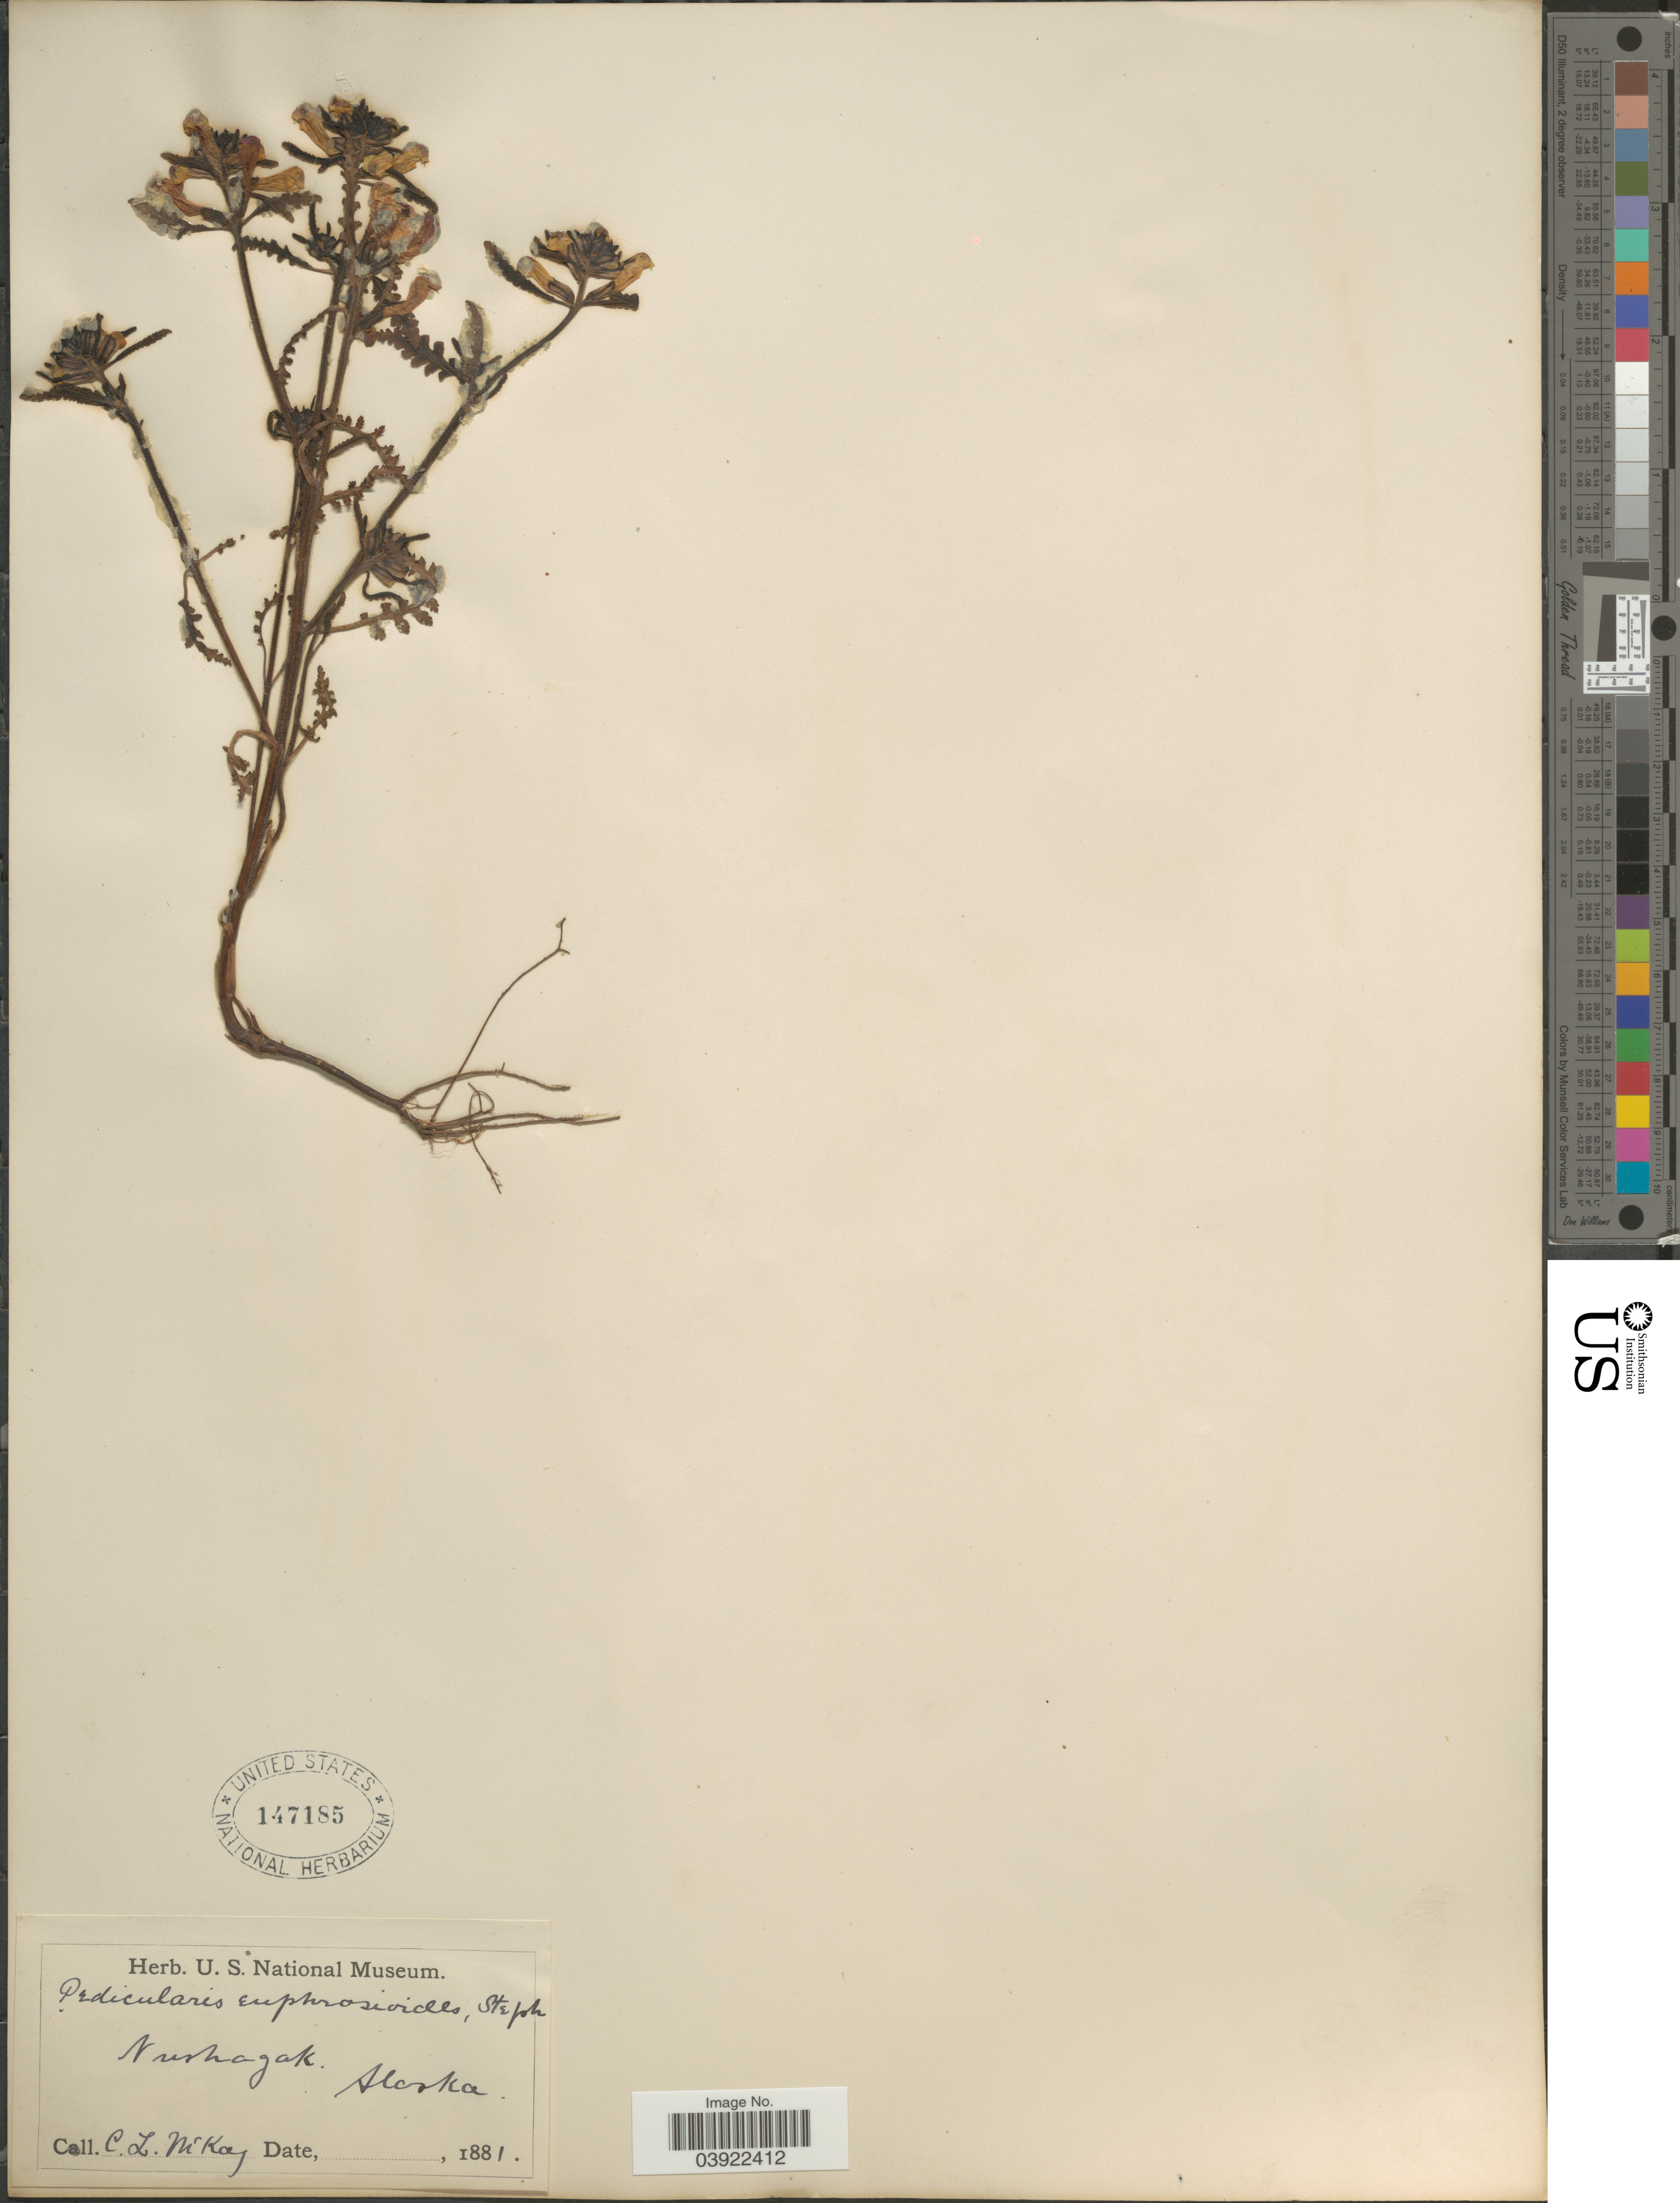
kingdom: Plantae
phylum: Tracheophyta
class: Magnoliopsida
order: Lamiales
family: Orobanchaceae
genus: Pedicularis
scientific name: Pedicularis labradorica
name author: Wirsing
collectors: C. McKay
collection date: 1881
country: United States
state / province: Alaska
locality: Nushagak.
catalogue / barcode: US 147185